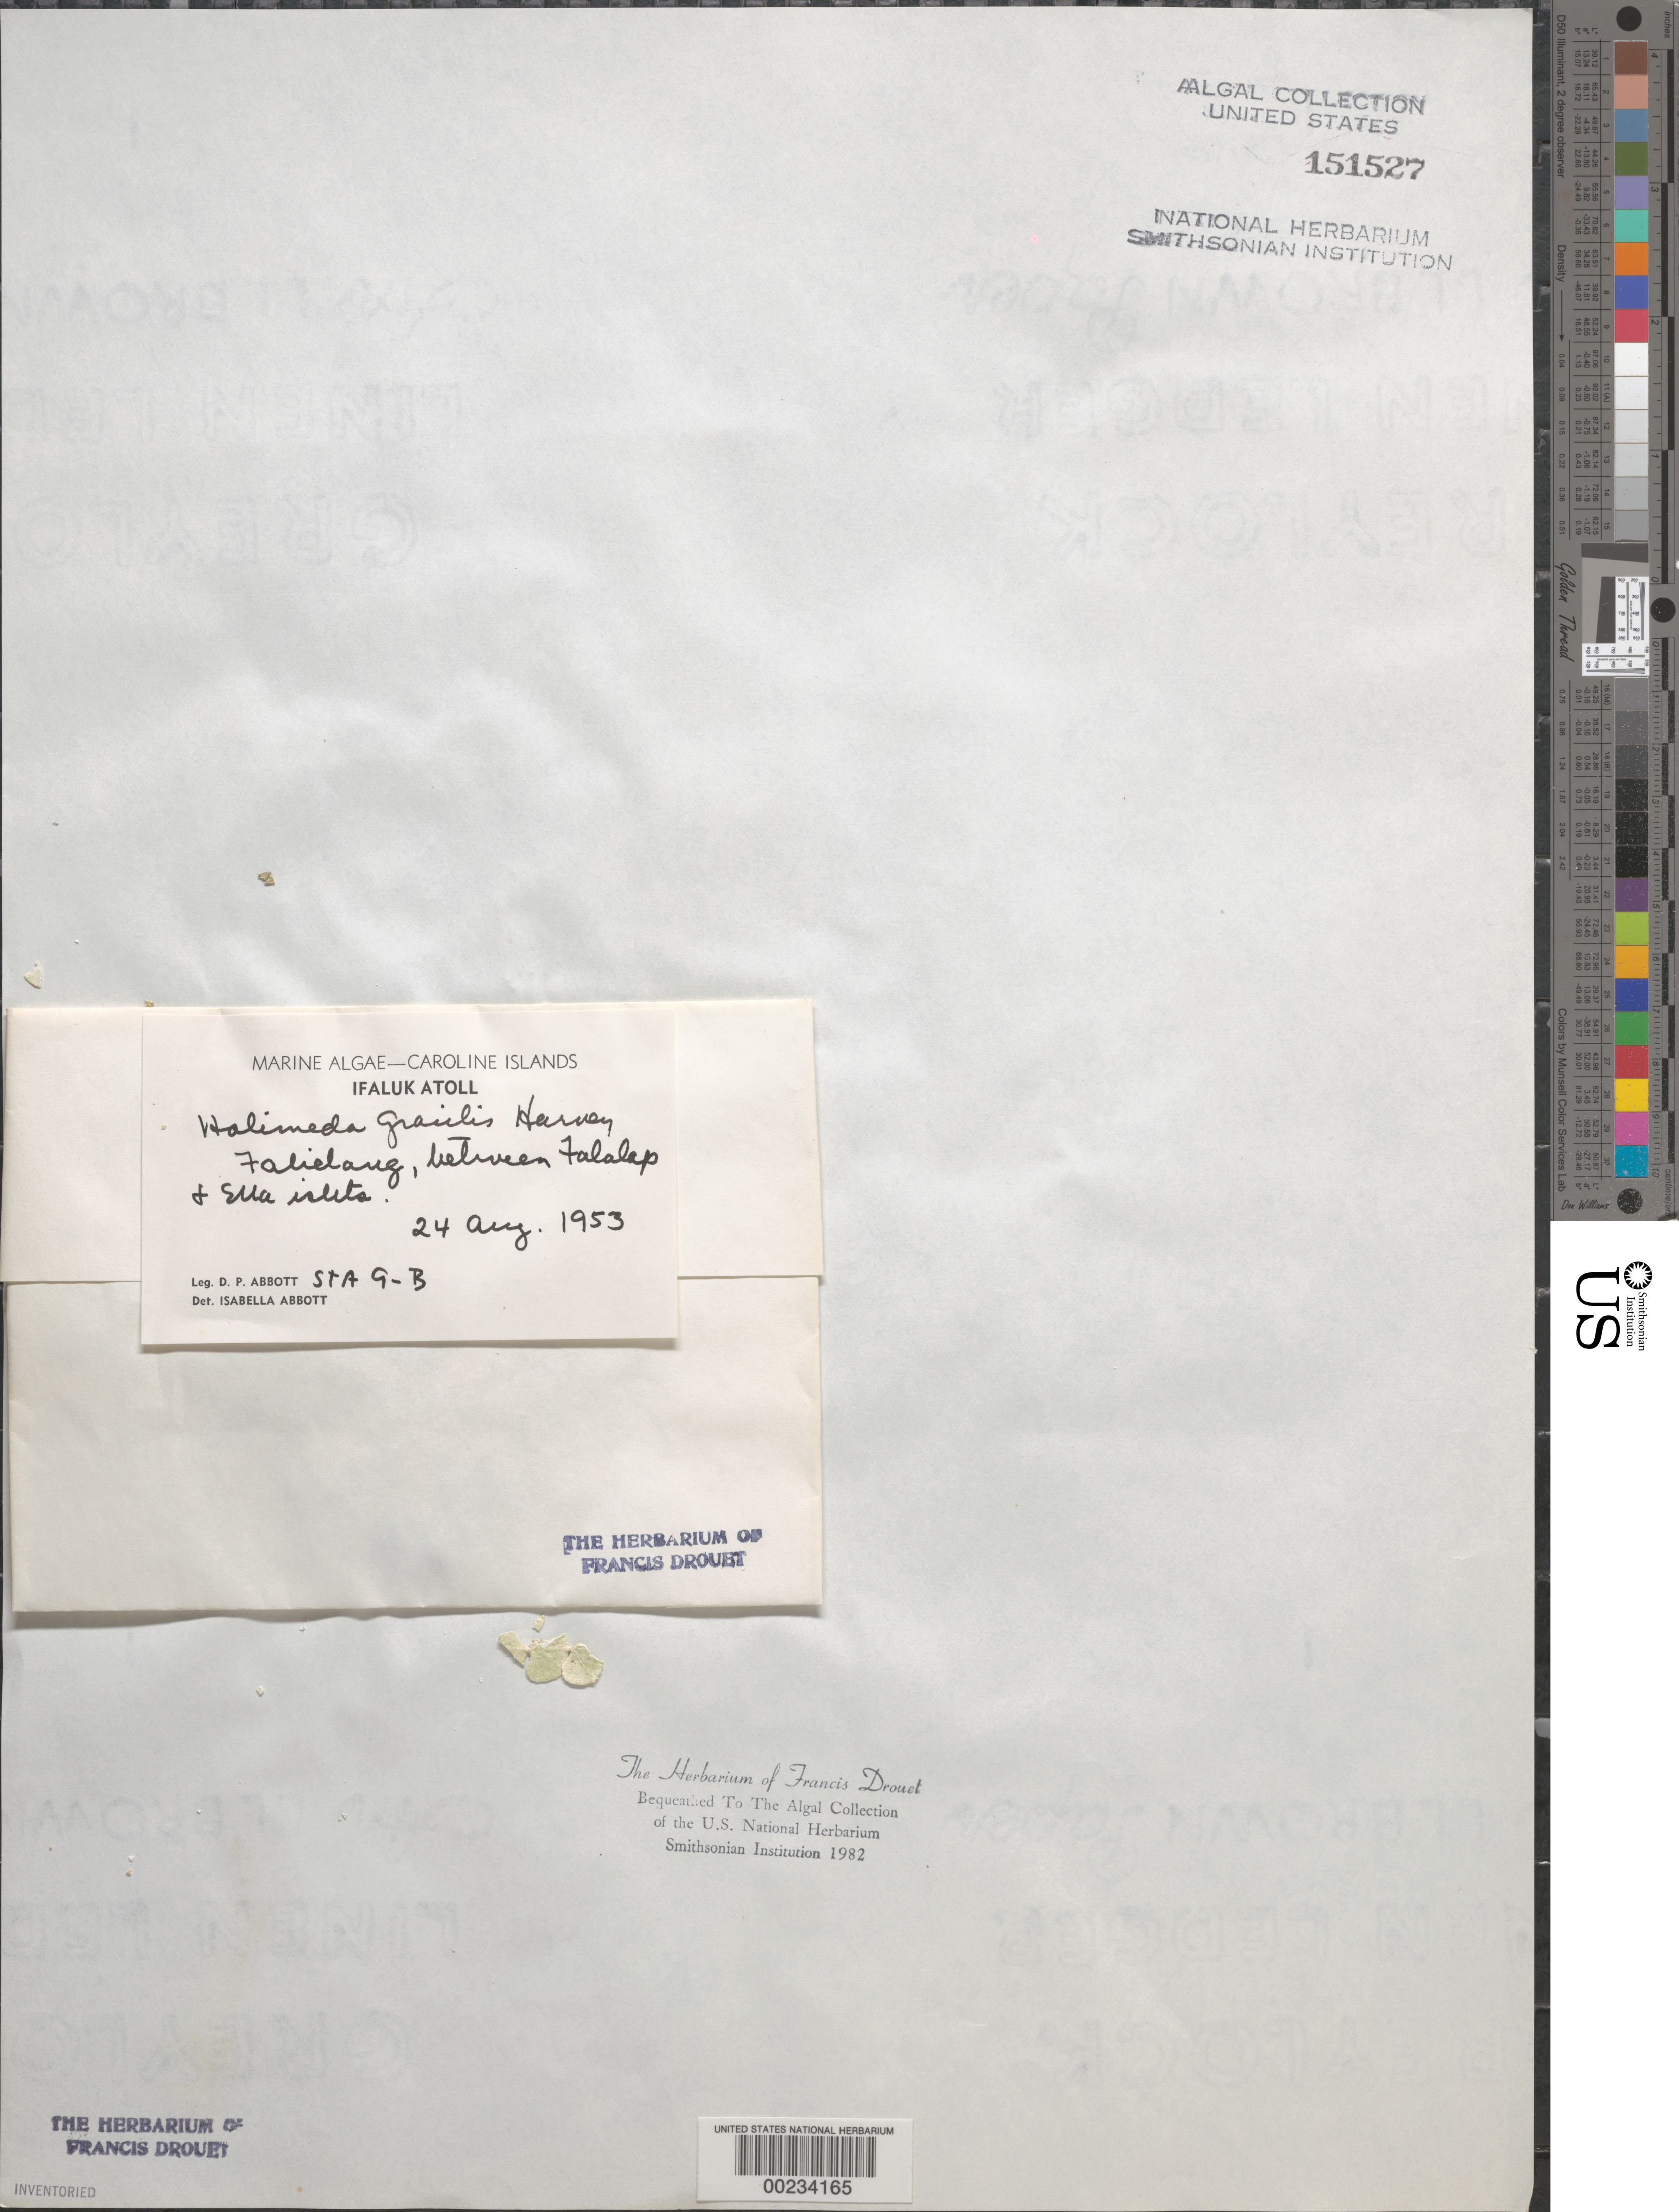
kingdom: Plantae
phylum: Chlorophyta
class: Ulvophyceae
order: Bryopsidales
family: Halimedaceae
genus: Halimeda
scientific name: Halimeda gracilis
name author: Harv. ex J. Agardh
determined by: Abbott, Isabella A.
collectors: D. P. Abbott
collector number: Station 9-b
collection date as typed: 24 Aug 1953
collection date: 1953-08-24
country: Micronesia, Federated States of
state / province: Yap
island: Ifalik (Ifaluk) Atoll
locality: Between Falalap Islet and Ella Islet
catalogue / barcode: US 151527